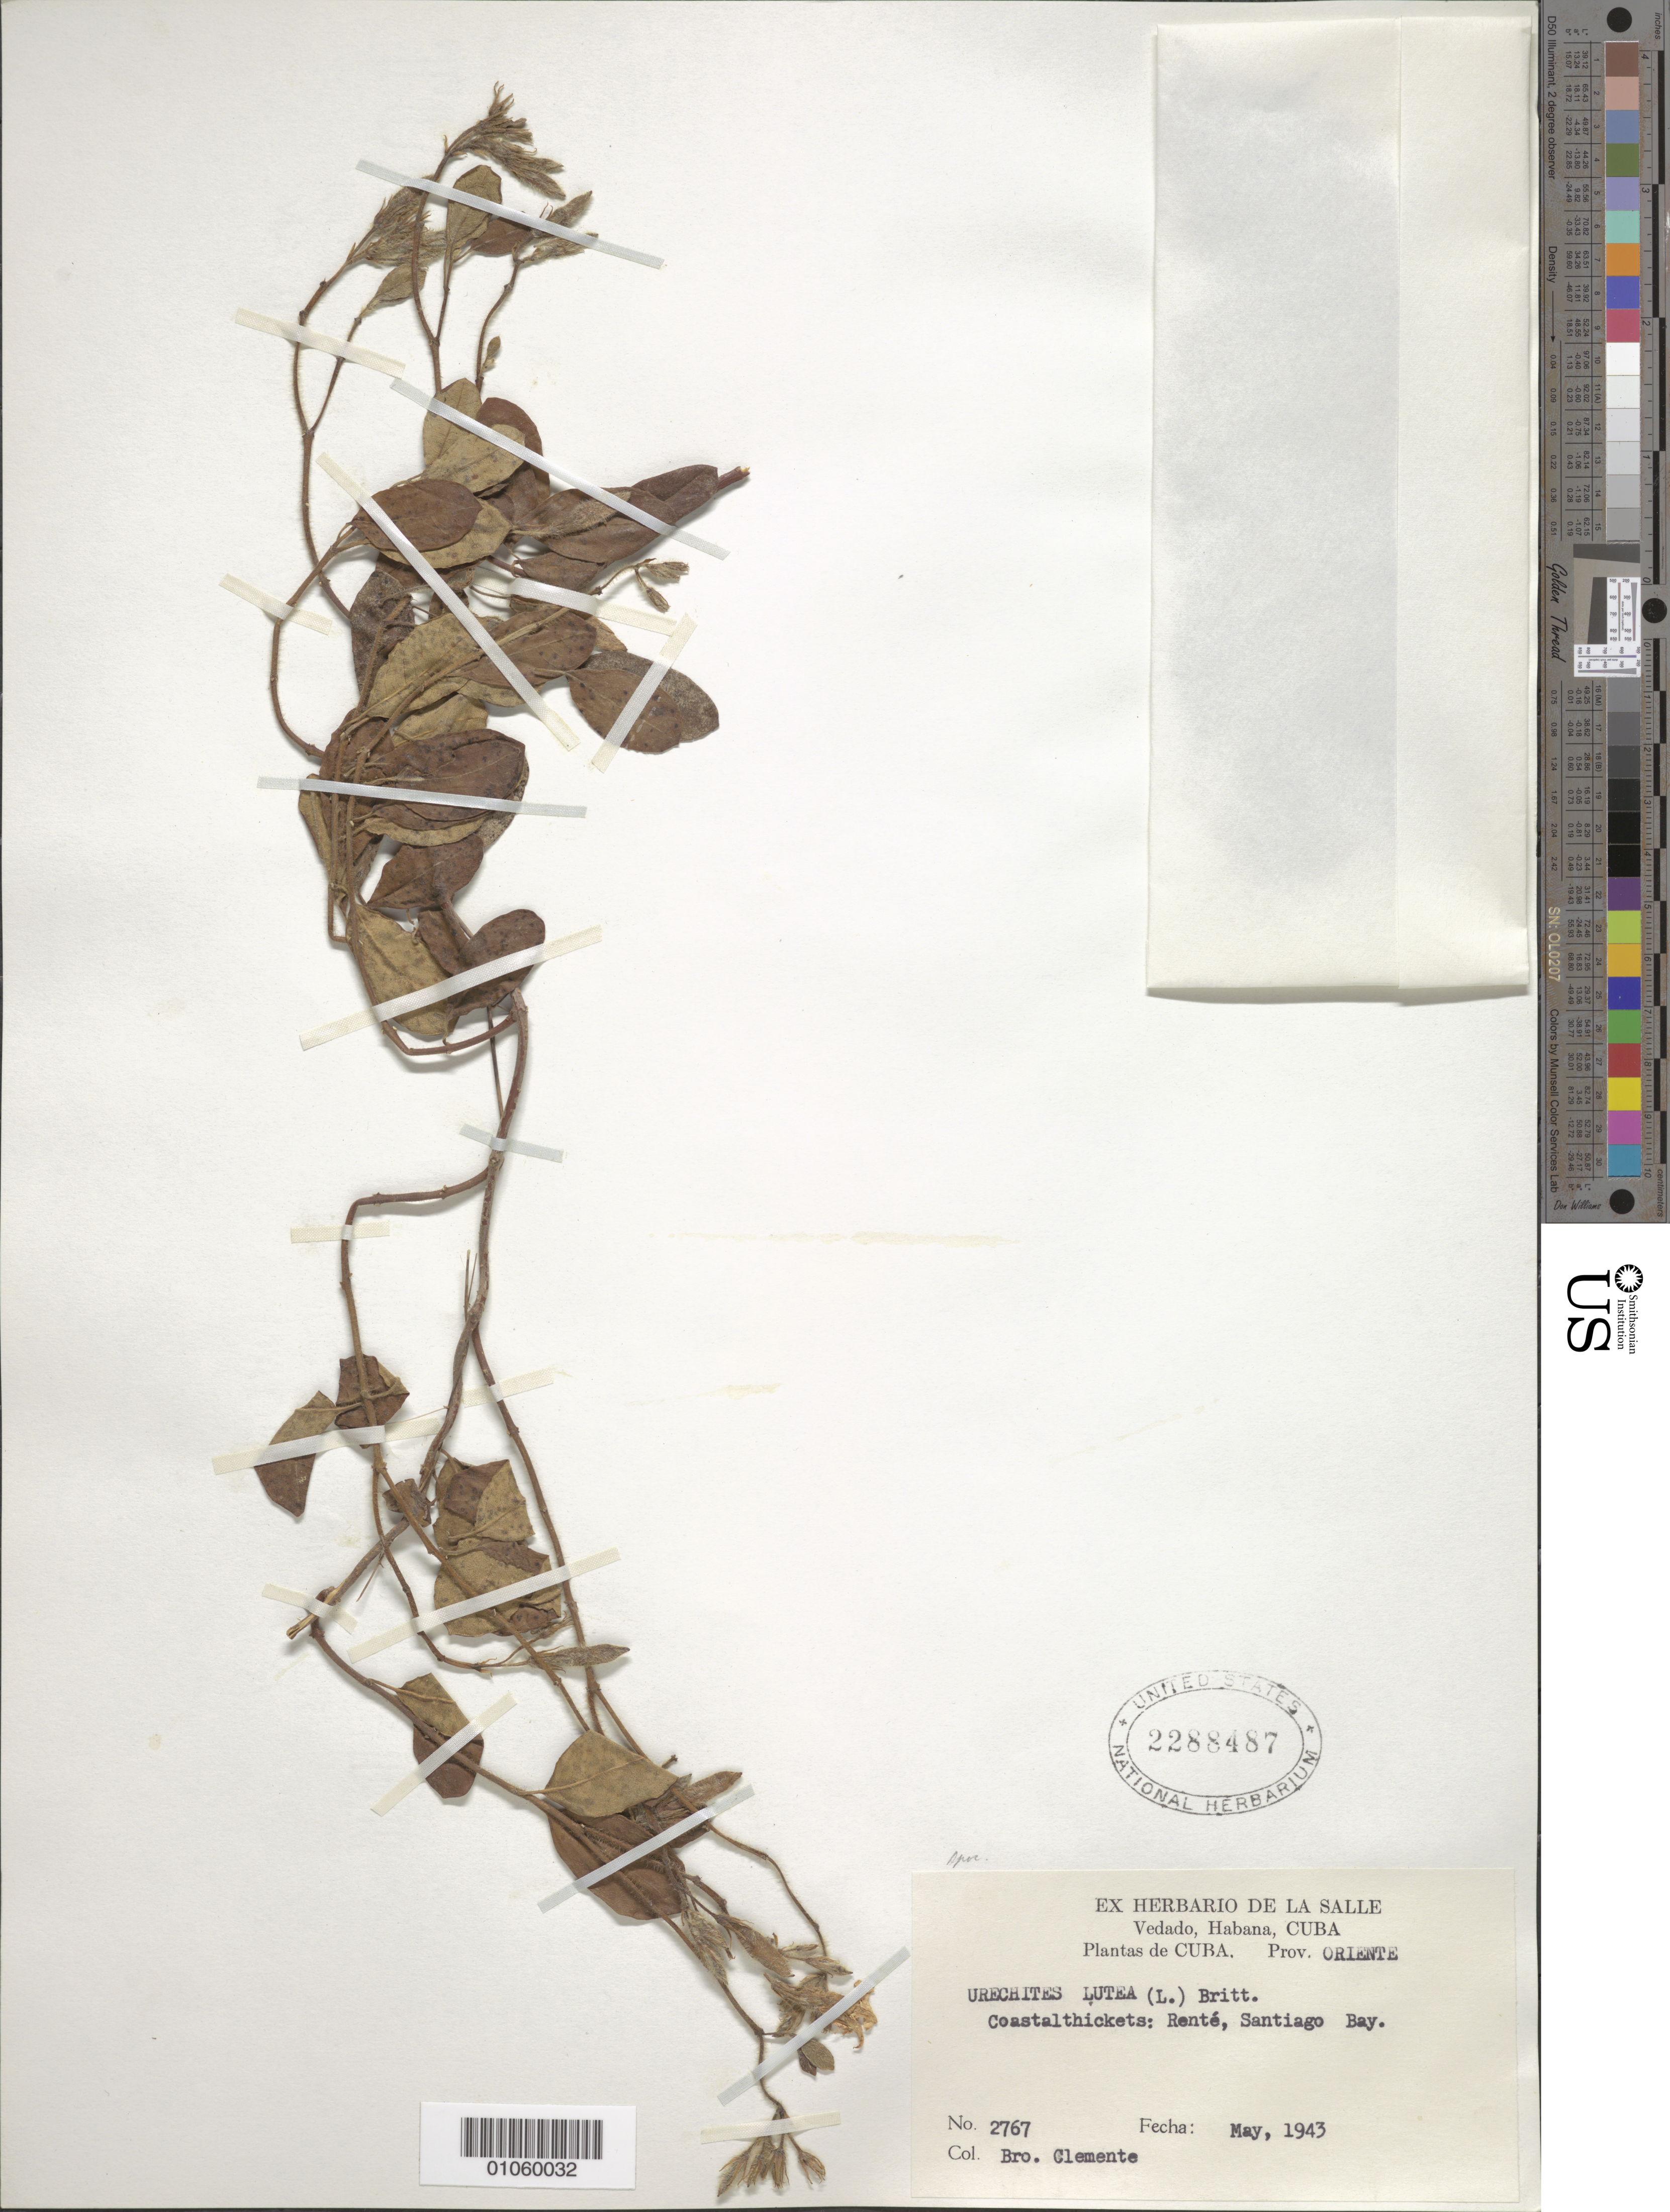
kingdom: Plantae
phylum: Tracheophyta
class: Magnoliopsida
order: Gentianales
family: Apocynaceae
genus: Urechites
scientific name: Urechites lutea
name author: (L.) Britton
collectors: Bro. Clemente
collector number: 2767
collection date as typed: May 1943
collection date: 1943-05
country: Cuba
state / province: Santiago de Cuba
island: Cuba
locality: Coastal: Renté, Santiago Bay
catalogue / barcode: US 2288487